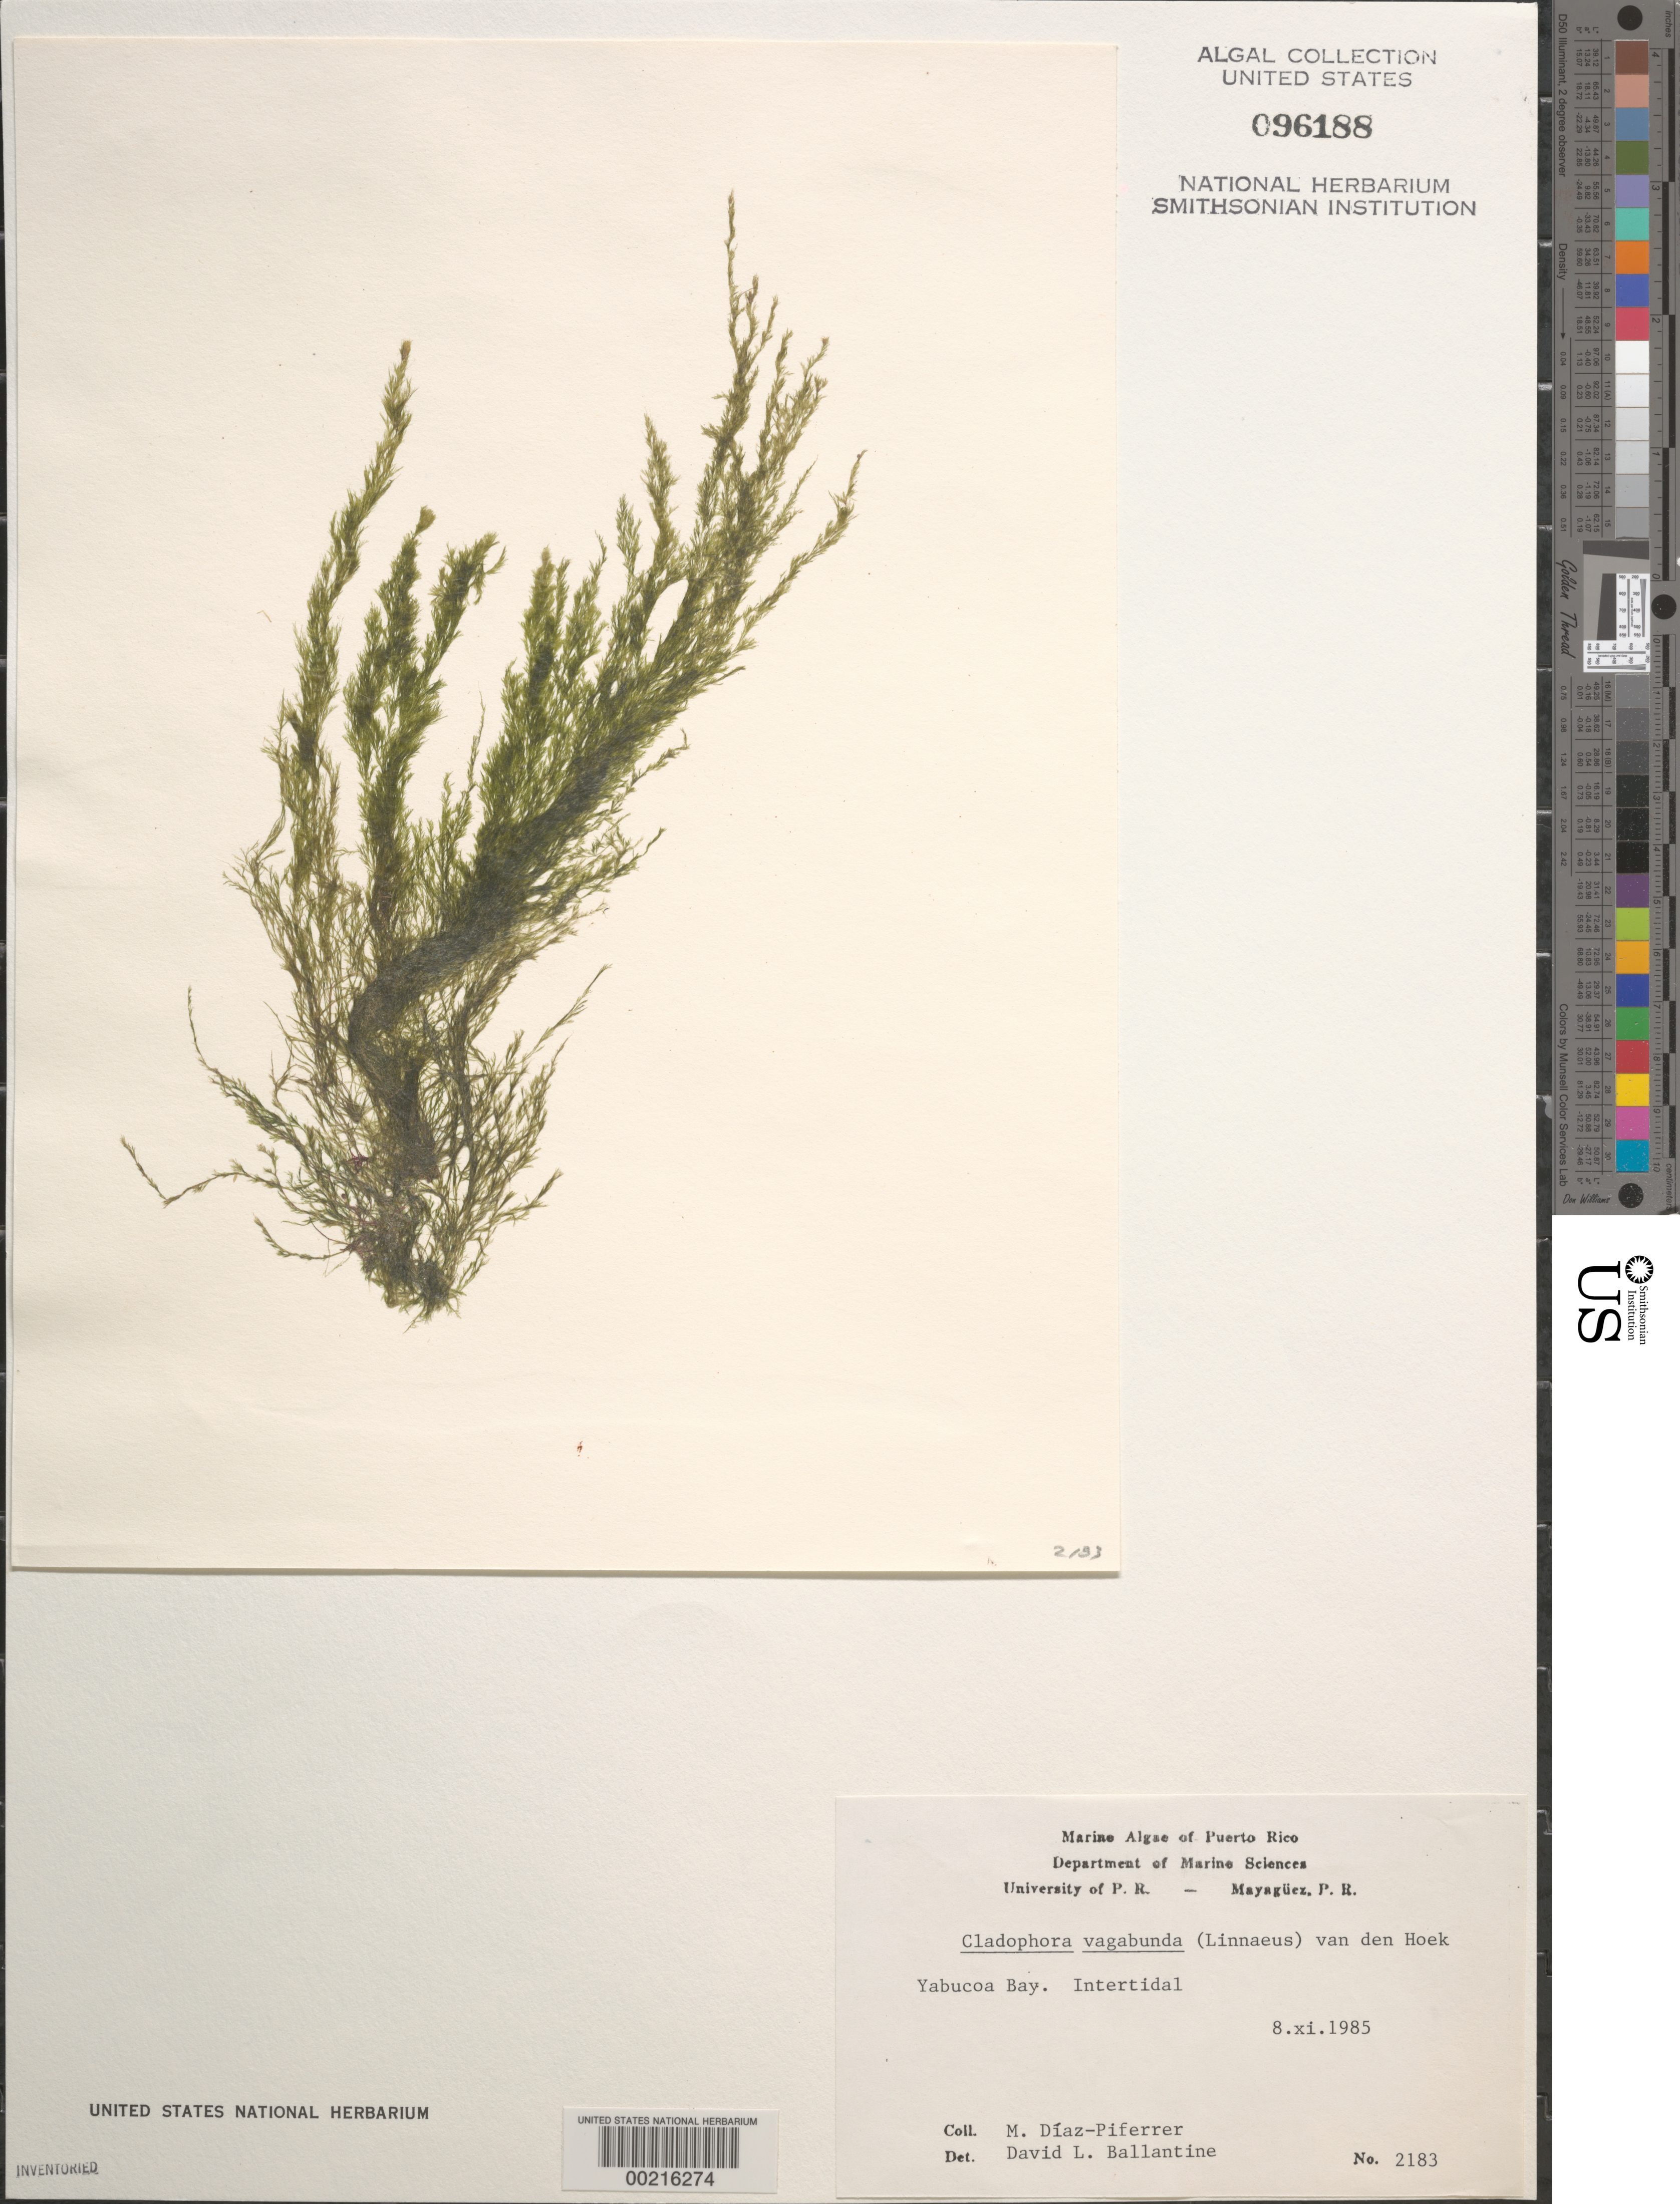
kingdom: Plantae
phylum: Chlorophyta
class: Ulvophyceae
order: Cladophorales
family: Cladophoraceae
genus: Cladophora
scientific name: Cladophora vagabunda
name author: (L.) C. Hoek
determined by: Ballantine, D. L.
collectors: M. Diaz-Piferrer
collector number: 2183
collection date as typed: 08 Nov 1985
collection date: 1985-11-08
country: Puerto Rico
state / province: Yabucoa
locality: Yabucoa Bay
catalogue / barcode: US 96188